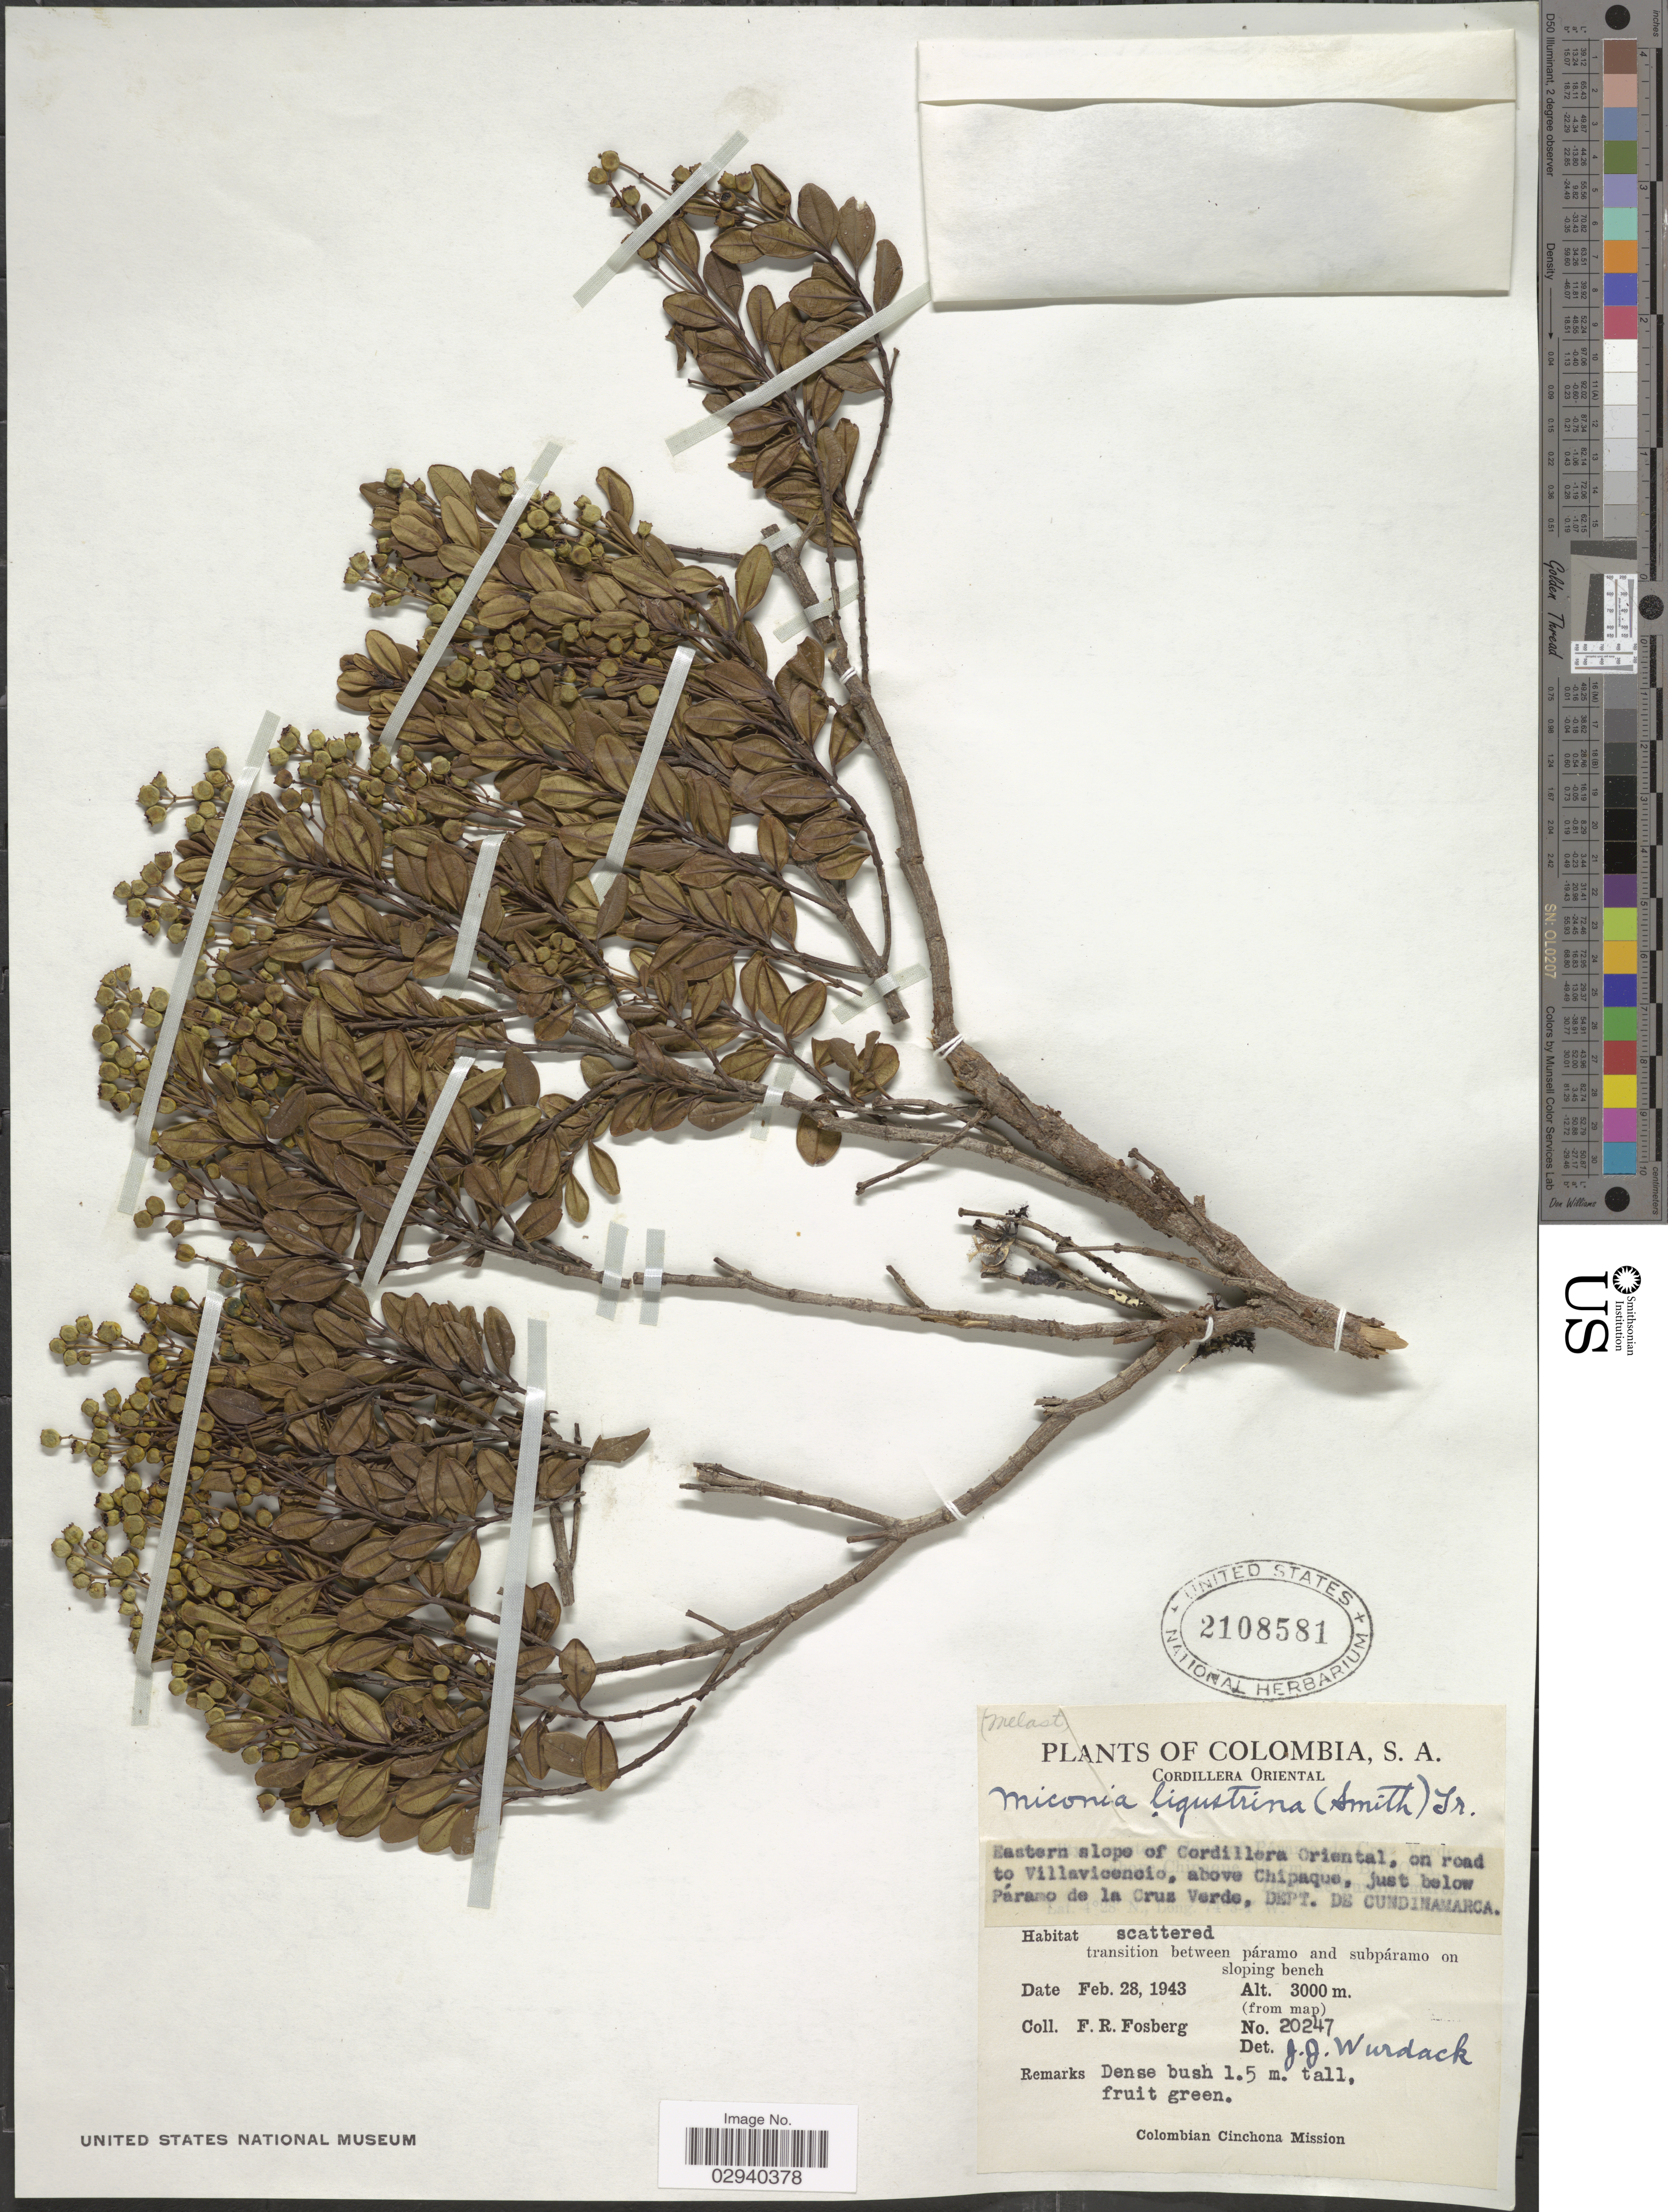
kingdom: Plantae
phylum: Tracheophyta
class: Magnoliopsida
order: Myrtales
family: Melastomataceae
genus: Miconia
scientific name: Miconia ligustrina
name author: (Sw.) Triana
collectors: F. R. Fosberg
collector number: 20247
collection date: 1943-02-28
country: Colombia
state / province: Cundinamarca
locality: Cordillera Oriental. Eastern slope of Cordillera Oriental, on road to Villavicencio, above Chipaque, just below Páramo de la Cruz Verde, Dept. de Cundinamarca, scattered transition between páramo and subpáramo on sloping bench.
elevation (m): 3000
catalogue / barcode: US 2108581